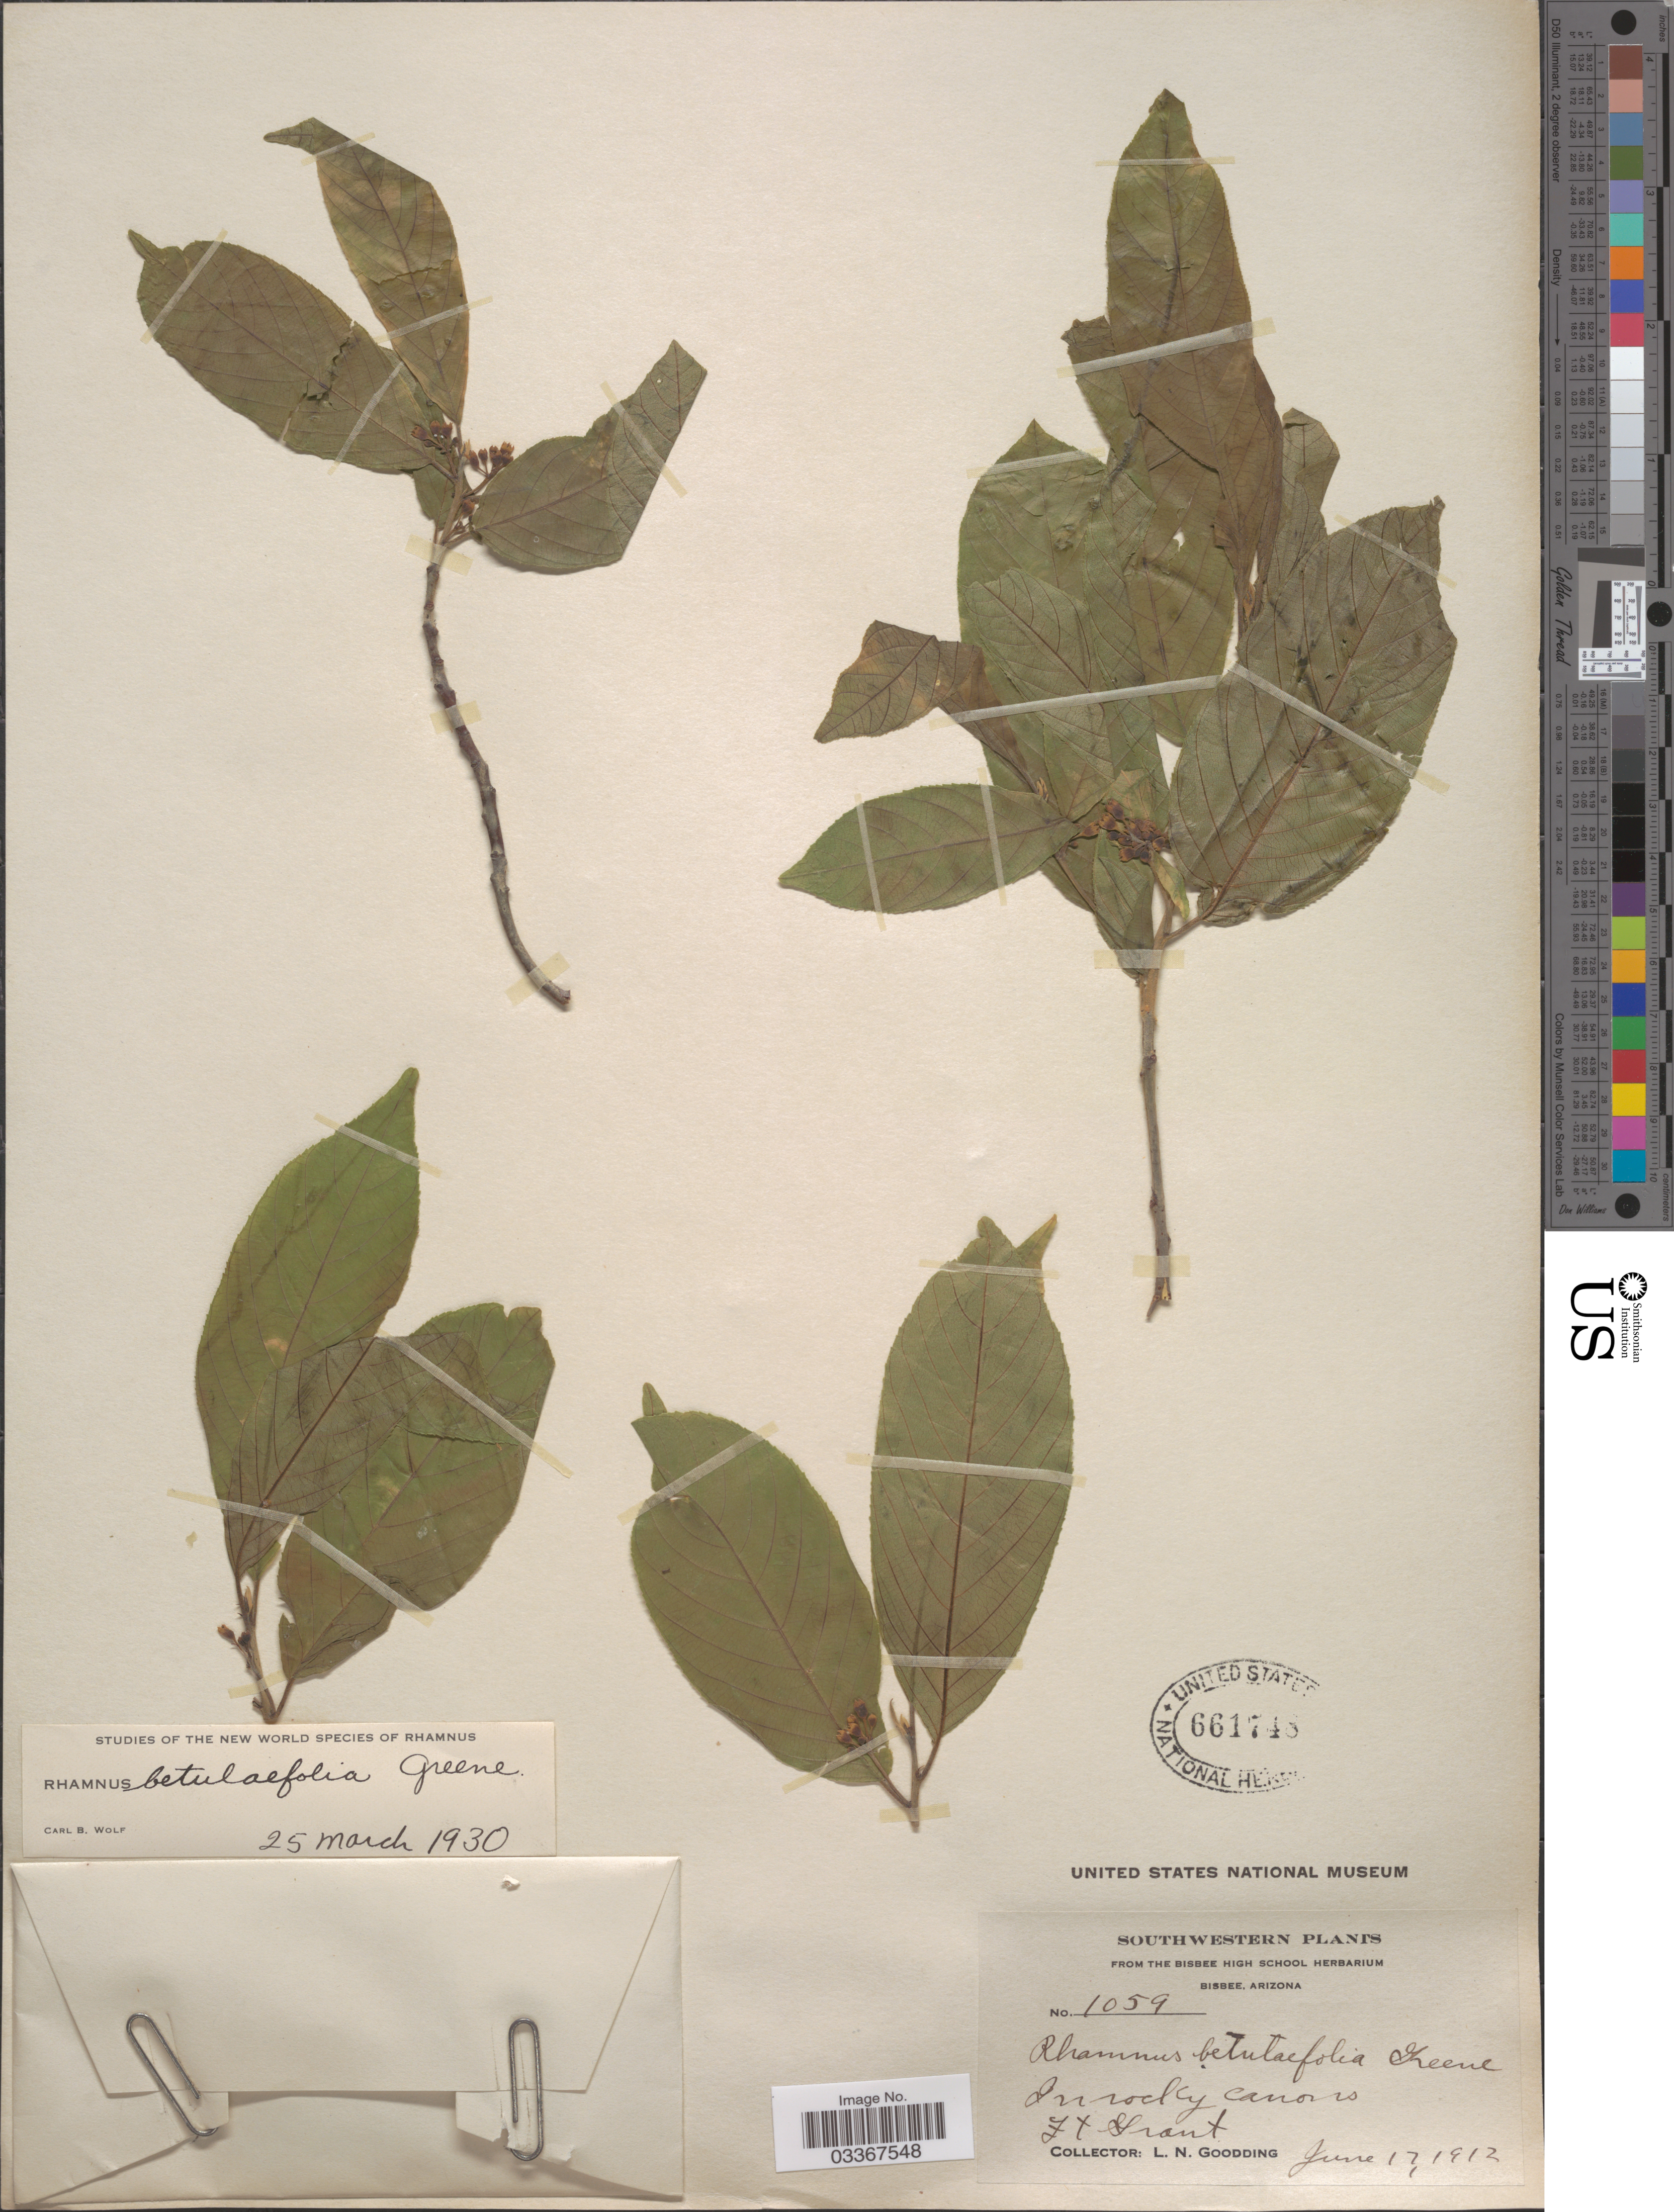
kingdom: Plantae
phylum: Tracheophyta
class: Magnoliopsida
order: Rosales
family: Rhamnaceae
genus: Frangula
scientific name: Frangula betulifolia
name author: (Greene) Grubov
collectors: L. N. Goodding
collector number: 1059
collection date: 1912-06-17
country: United States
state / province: Arizona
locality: Southwestern. In rocky canons. Ft Grant.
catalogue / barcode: US 661748